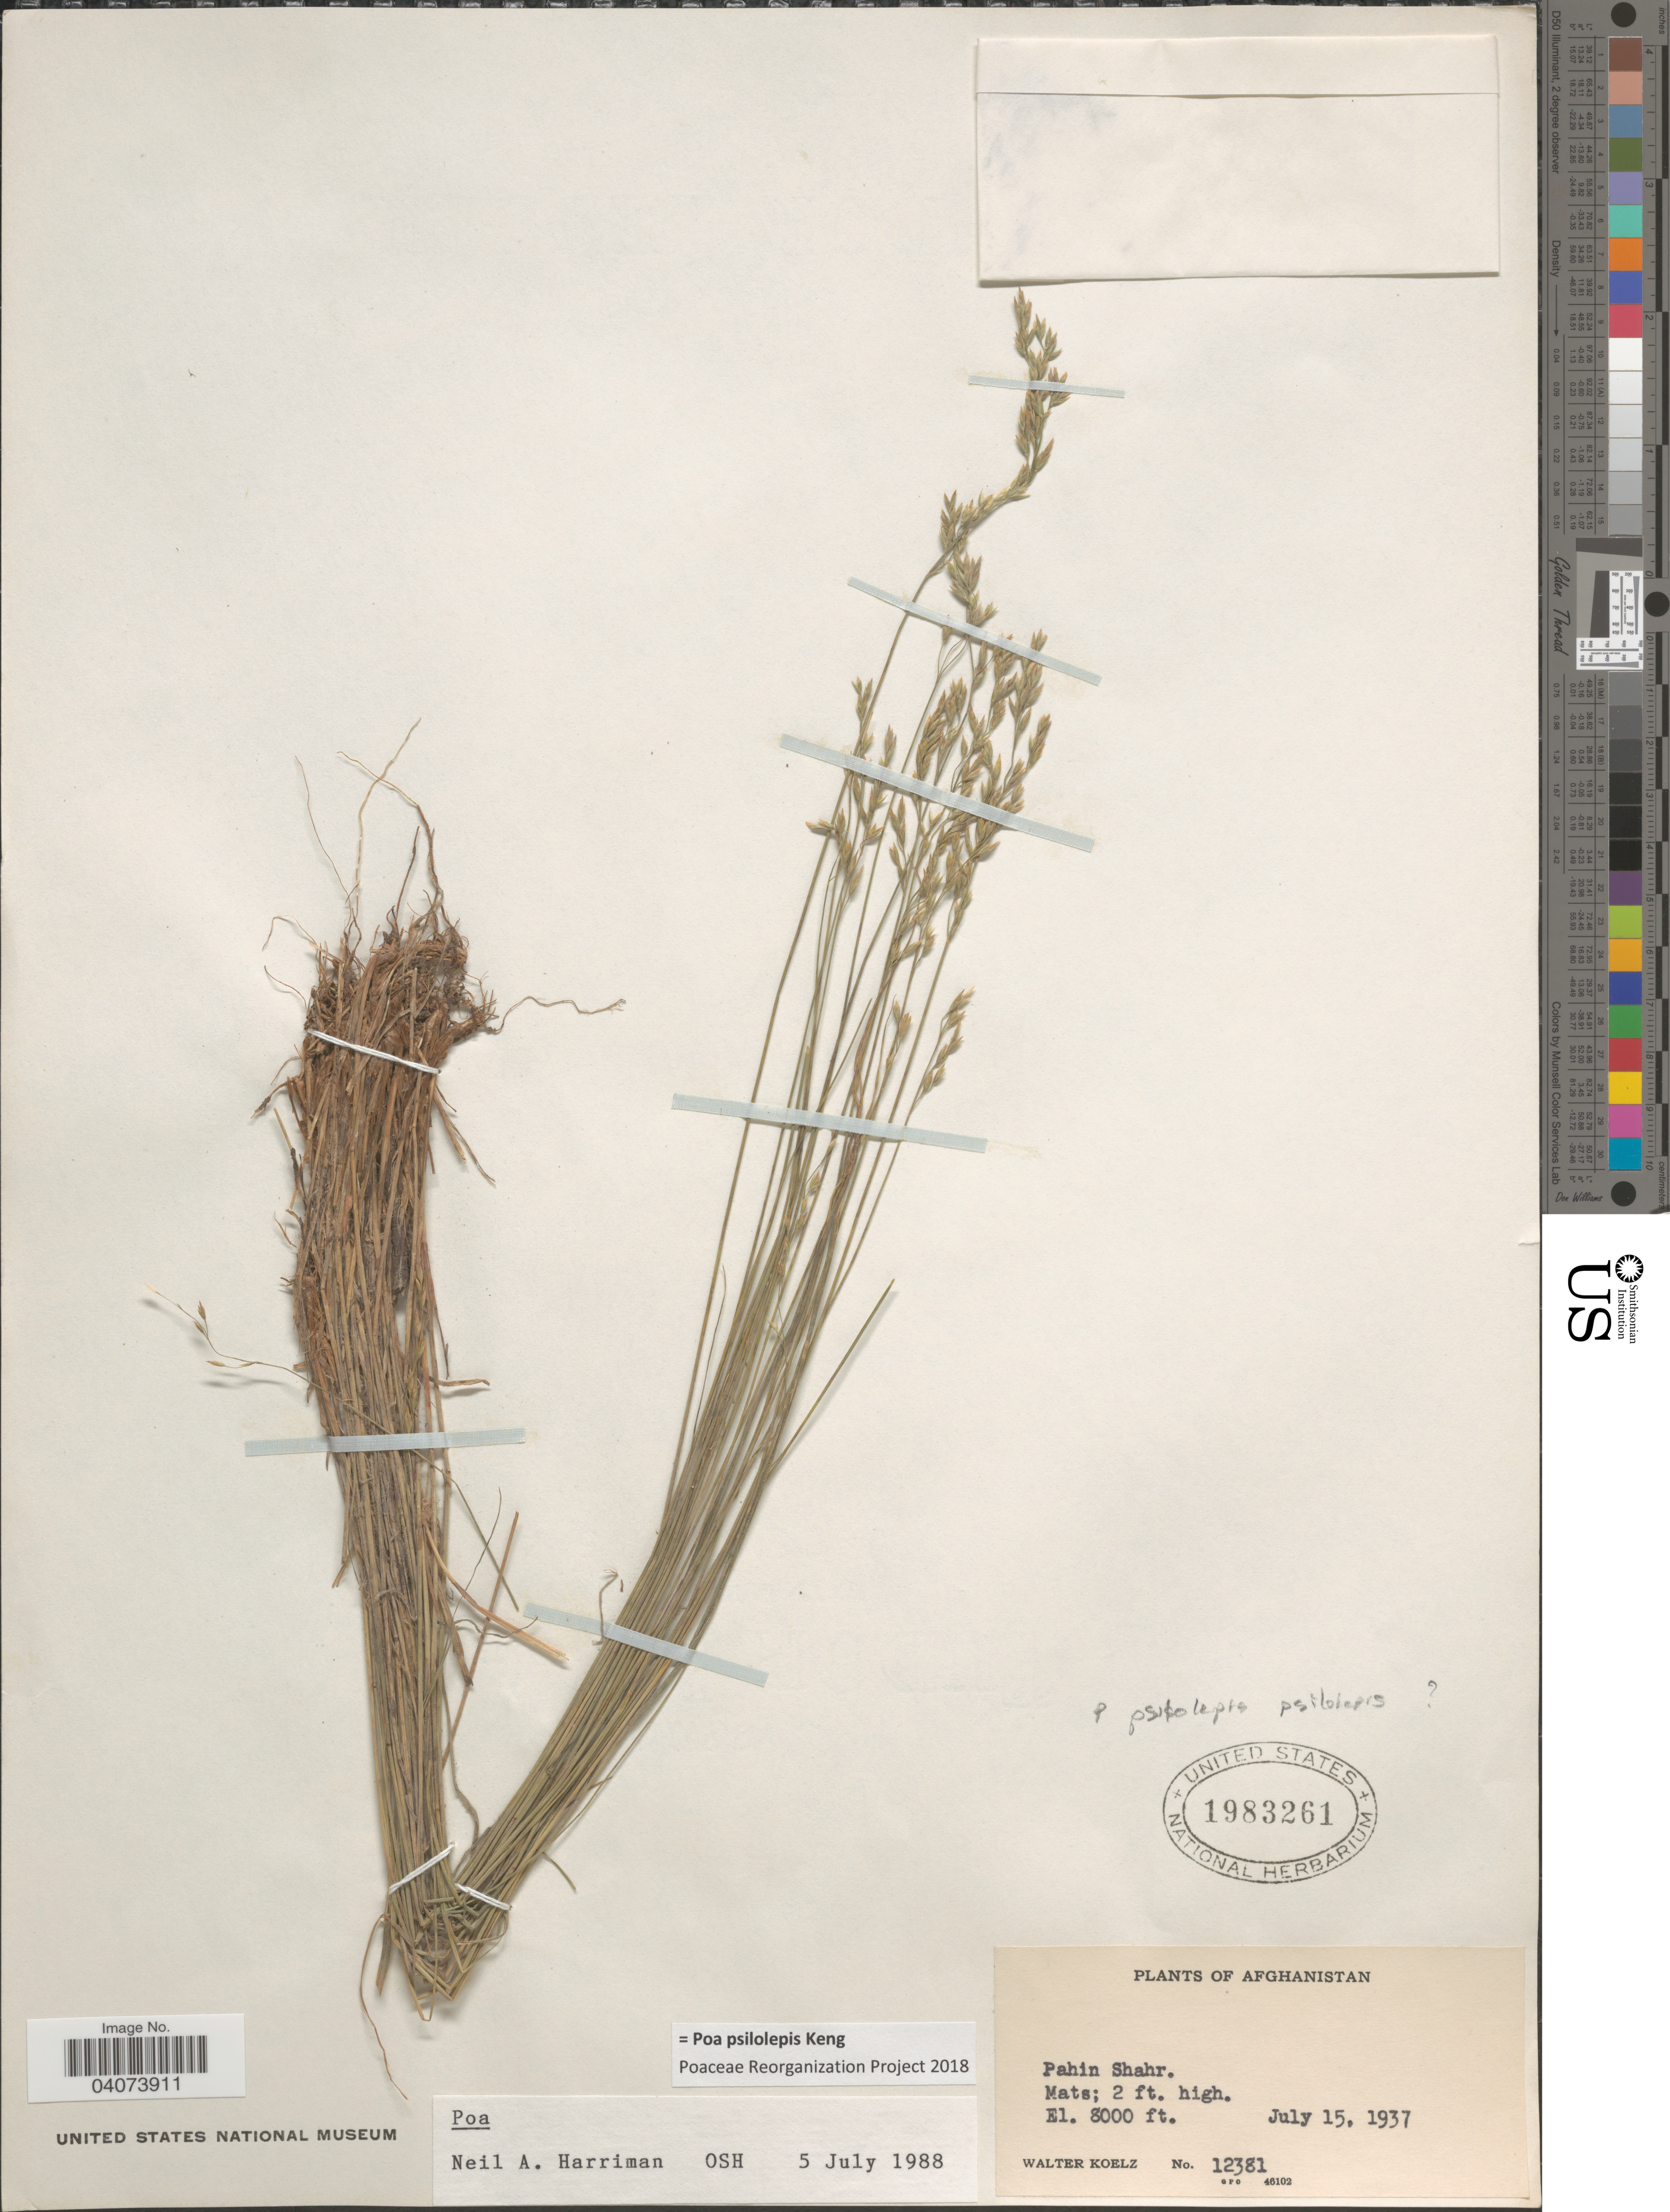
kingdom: Plantae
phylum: Tracheophyta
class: Liliopsida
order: Poales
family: Poaceae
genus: Poa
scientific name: Poa psilolepis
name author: Keng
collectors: W. N. Koelz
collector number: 12381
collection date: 1937-07-15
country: Afghanistan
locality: Pahin Shahr.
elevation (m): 2438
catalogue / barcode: US 1983261